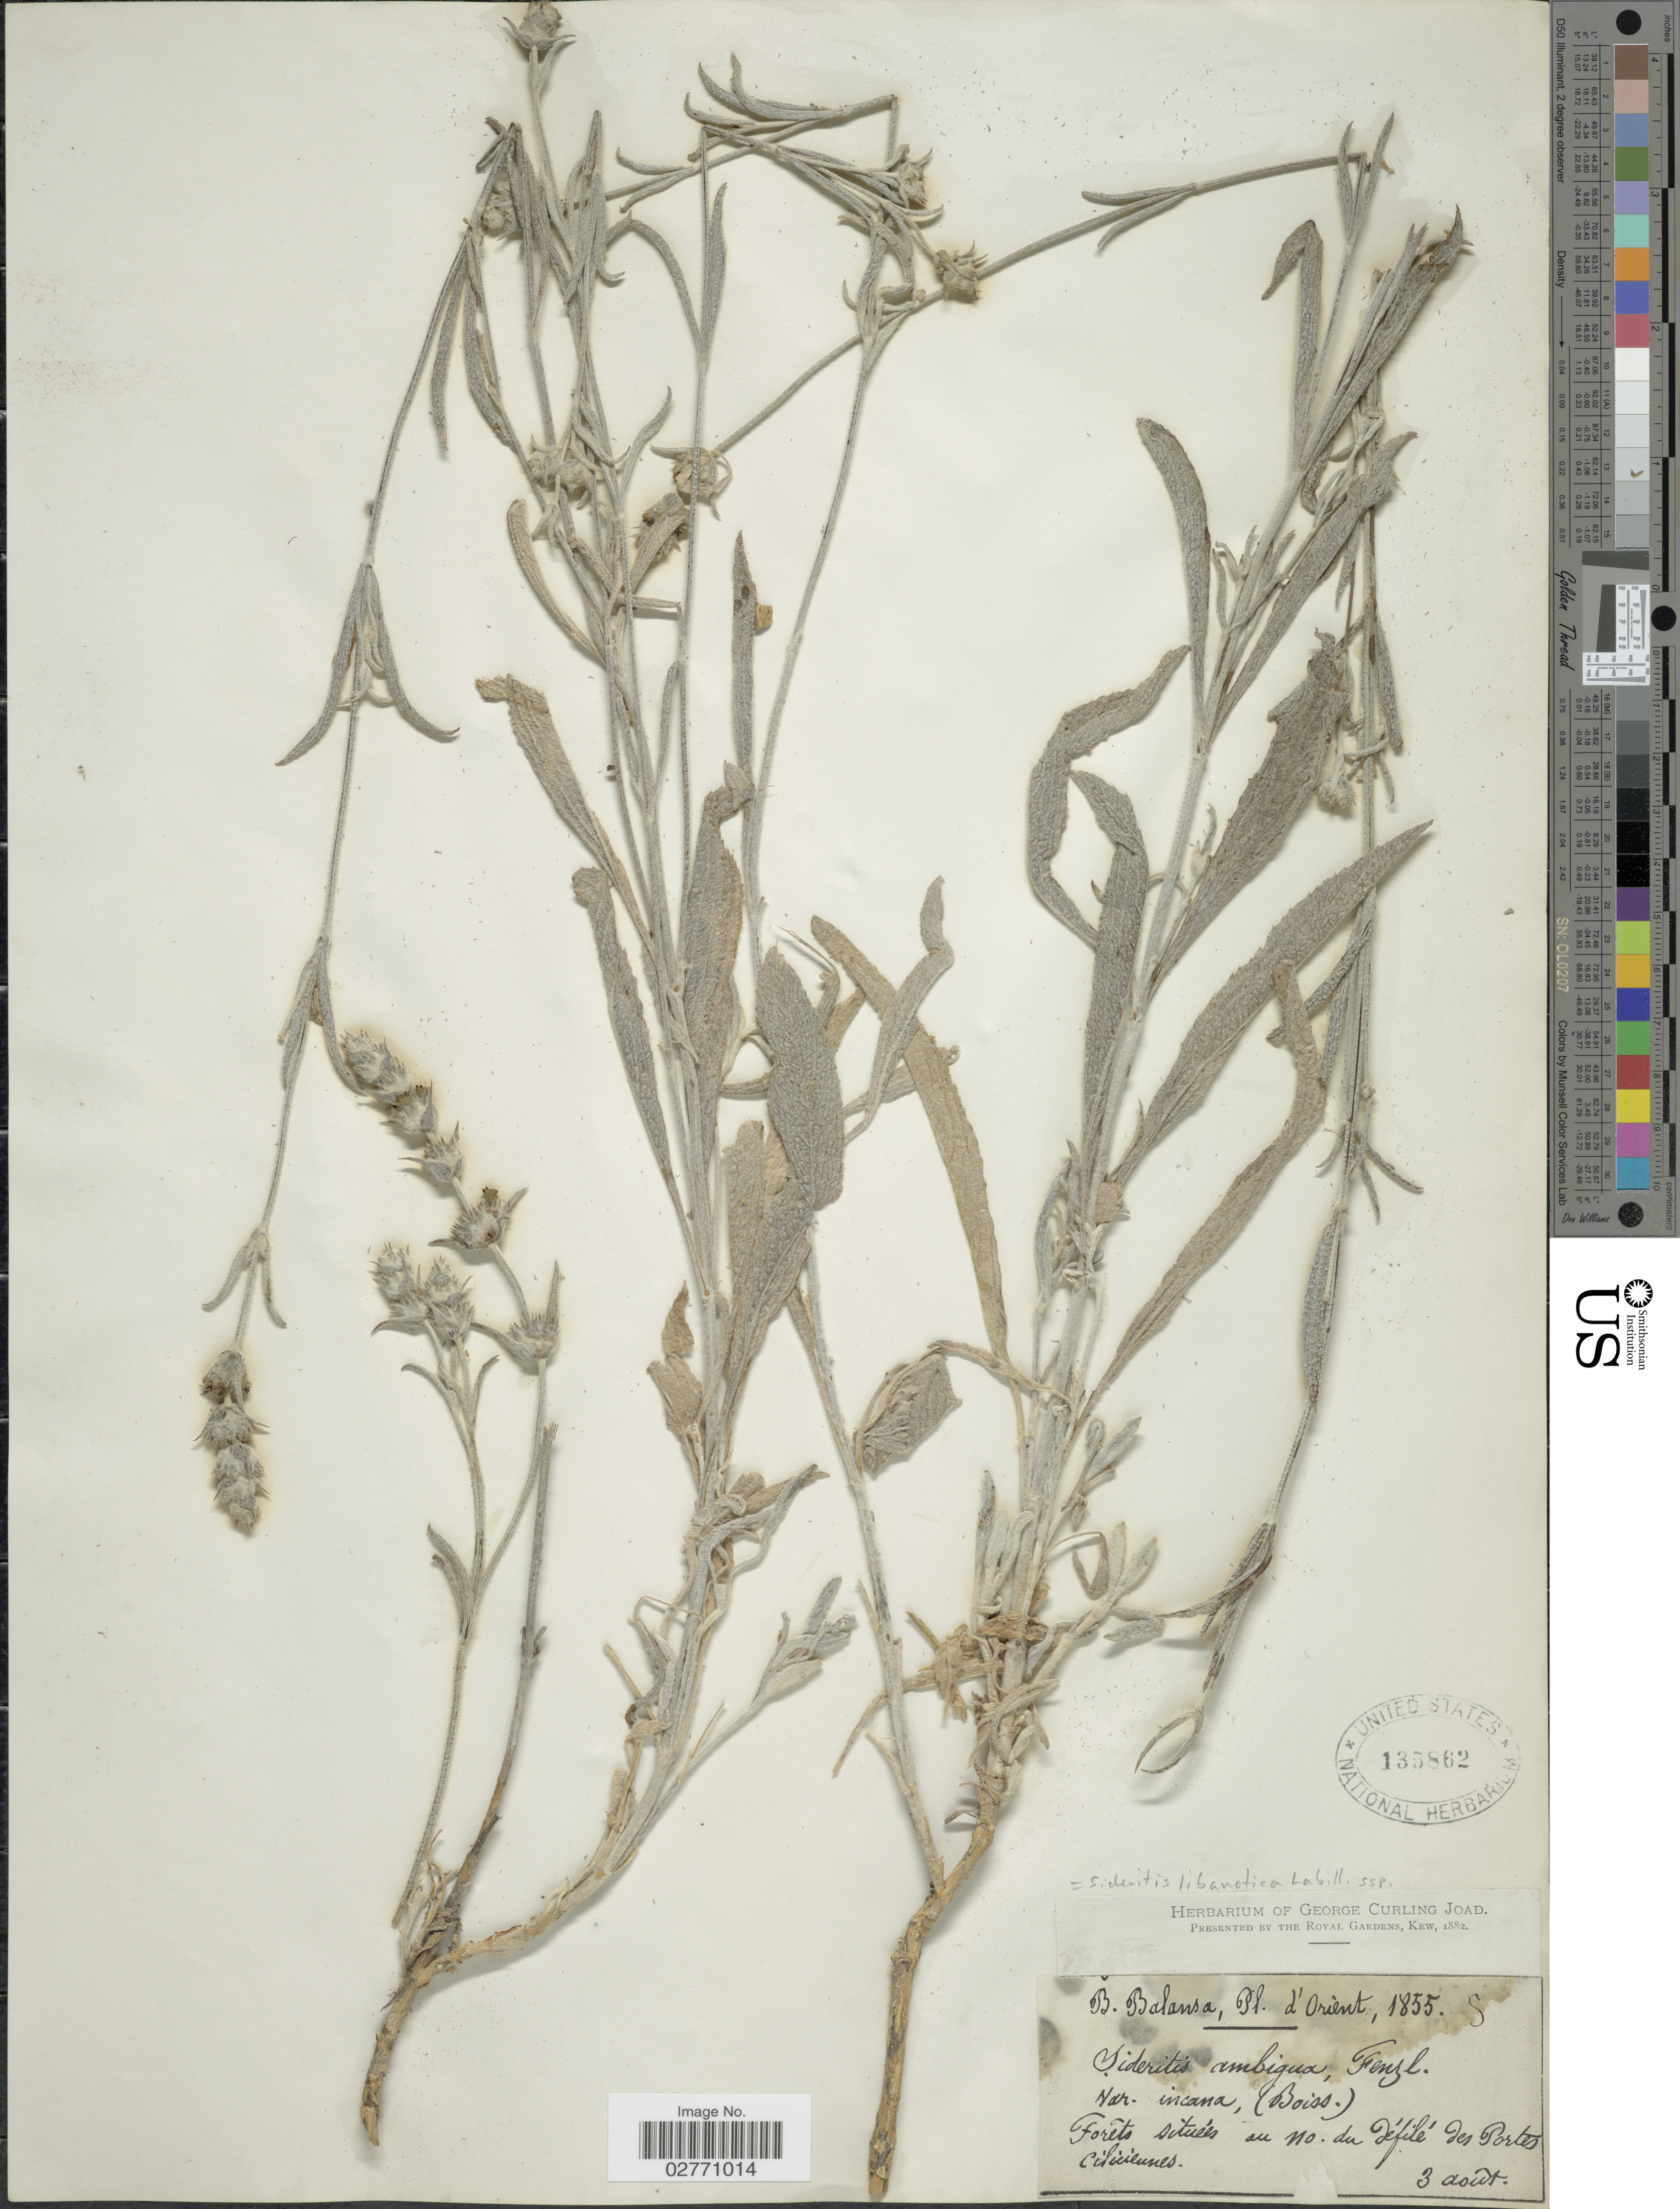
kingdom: Plantae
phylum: Tracheophyta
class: Magnoliopsida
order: Lamiales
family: Lamiaceae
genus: Sideritis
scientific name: Sideritis libanotica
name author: Labill.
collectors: B. Balansa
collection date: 1855-08-03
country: Turkey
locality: Orient. Forêts situées su no. du défilé des Portes cilicieunes.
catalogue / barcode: US 135862